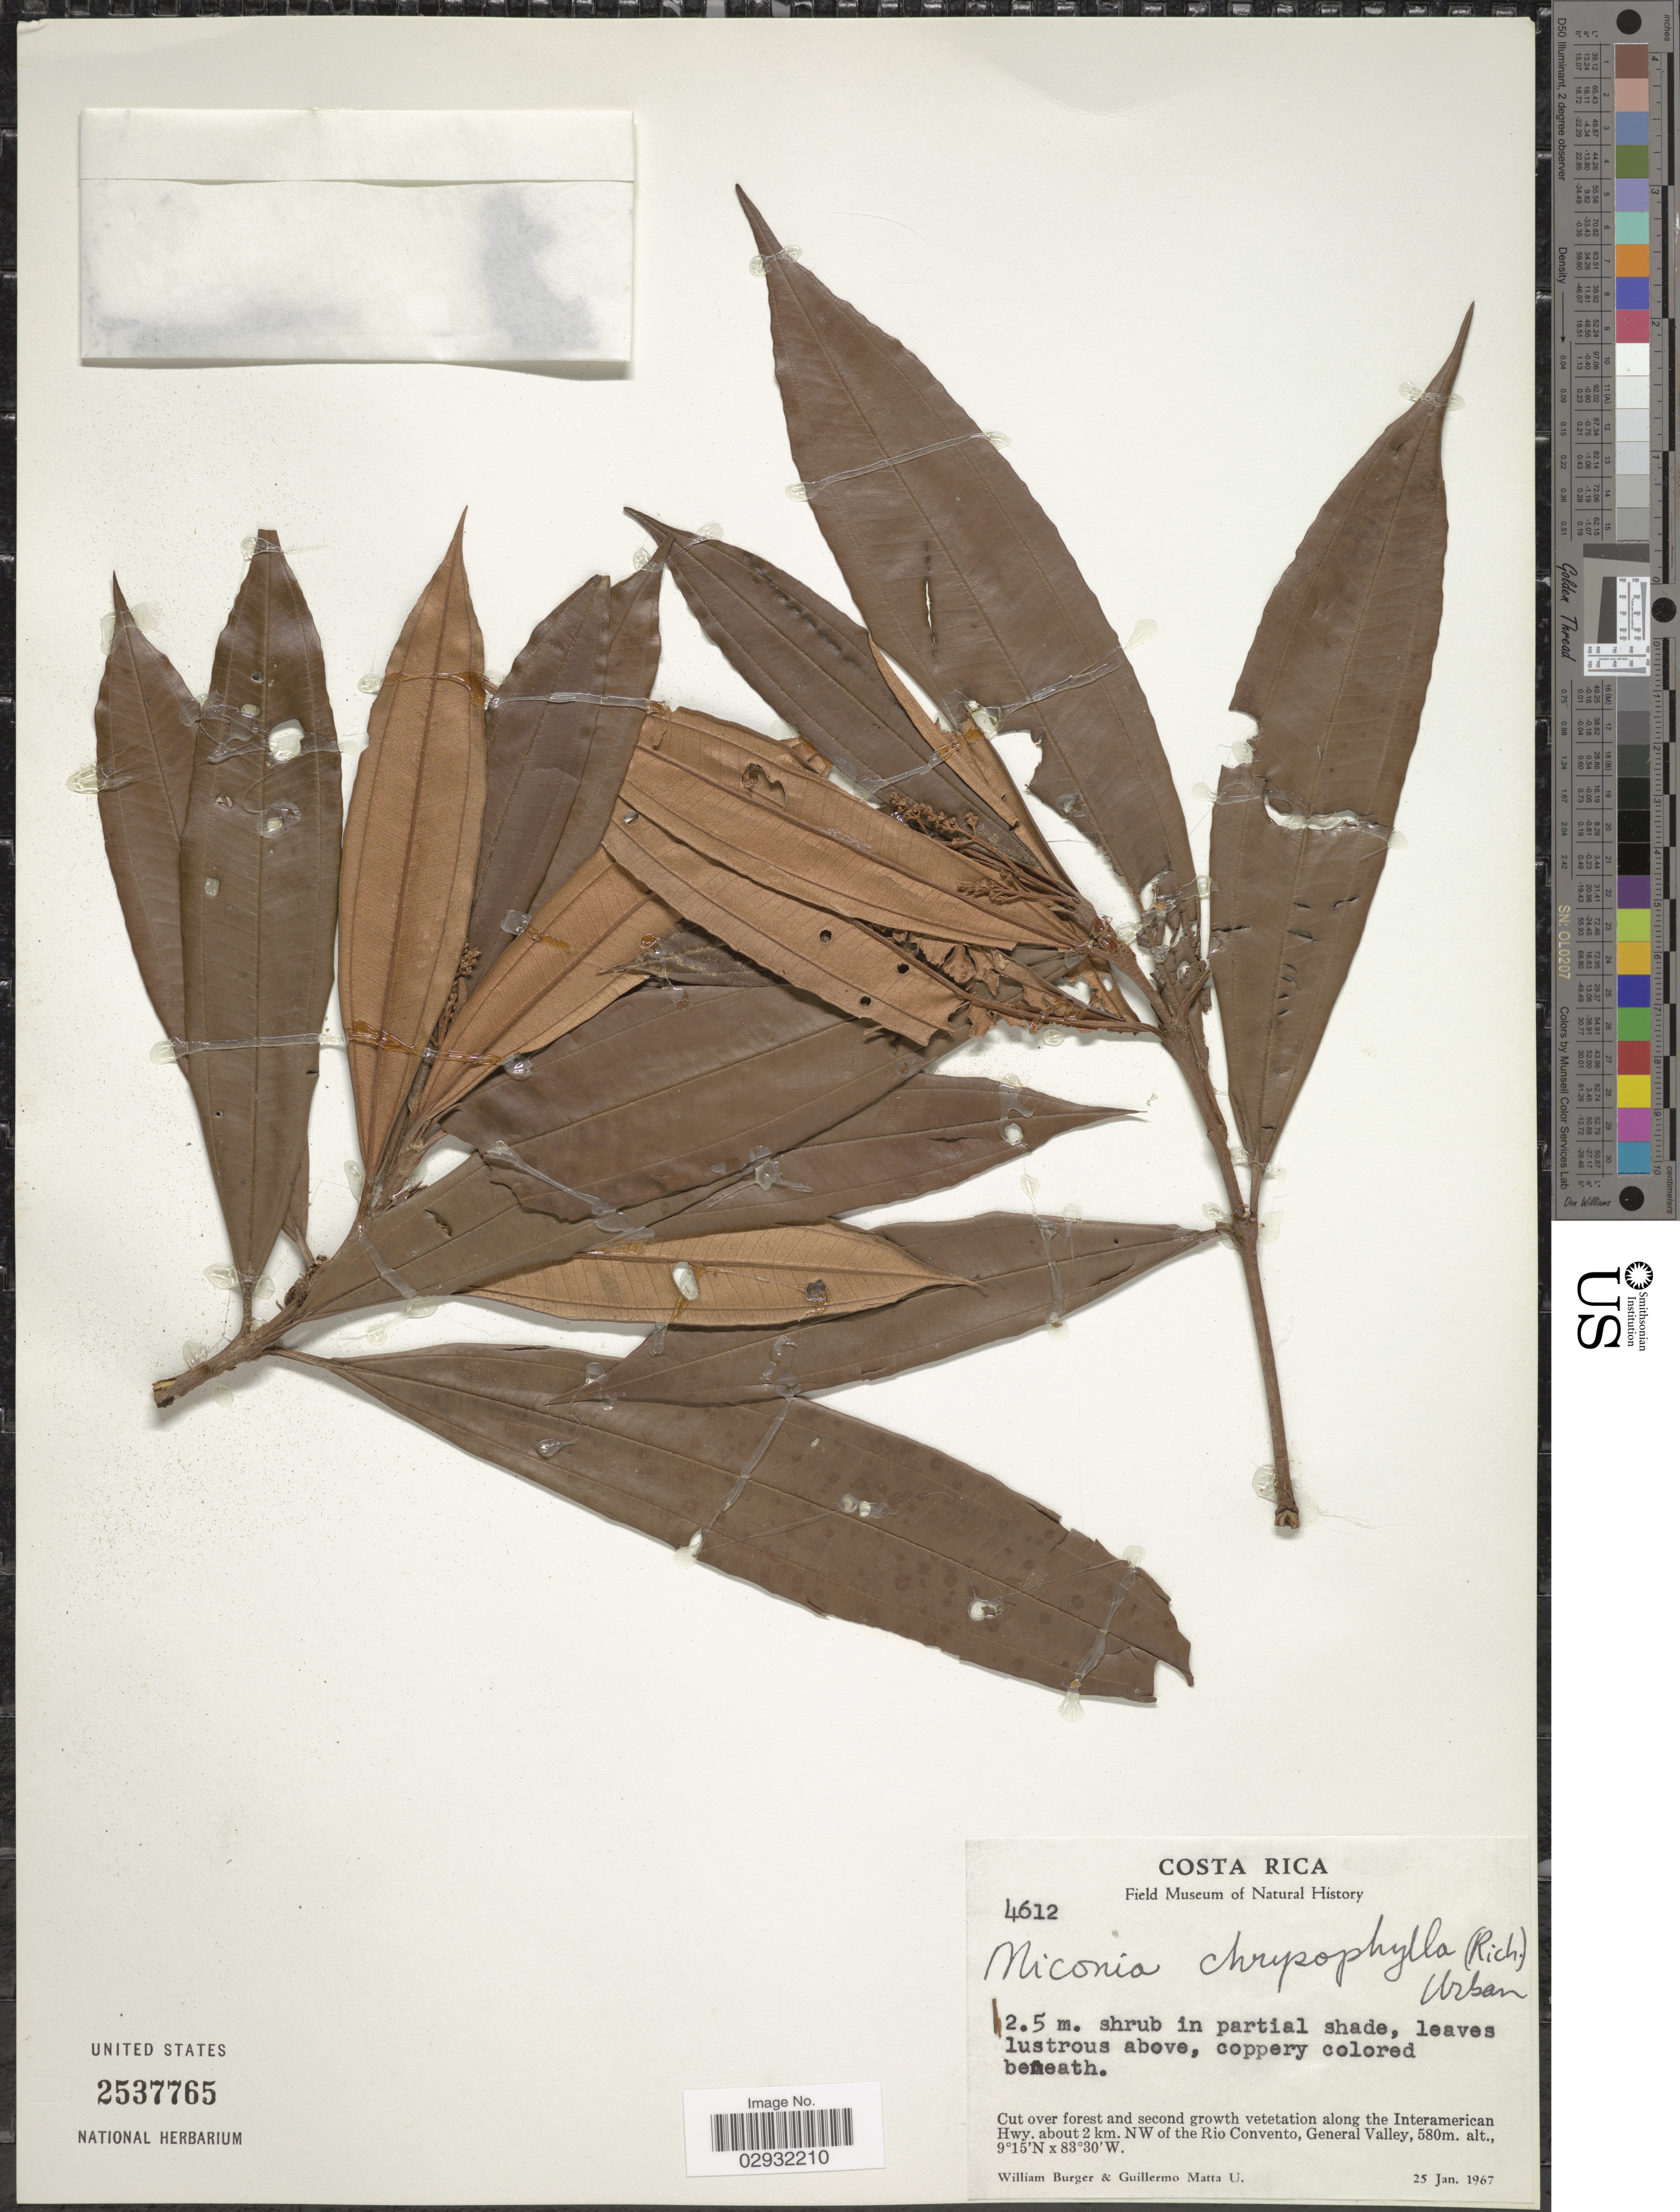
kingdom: Plantae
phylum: Tracheophyta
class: Magnoliopsida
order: Myrtales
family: Melastomataceae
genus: Miconia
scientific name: Miconia chrysophylla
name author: (Rich.) Urb.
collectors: W. Burger & G. Matta U.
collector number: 4612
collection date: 1967-01-25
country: Costa Rica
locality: Along the Interamerican Hwy. about 2 km. NW of the Rio Convento, General Valley.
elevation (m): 580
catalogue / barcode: US 2537765